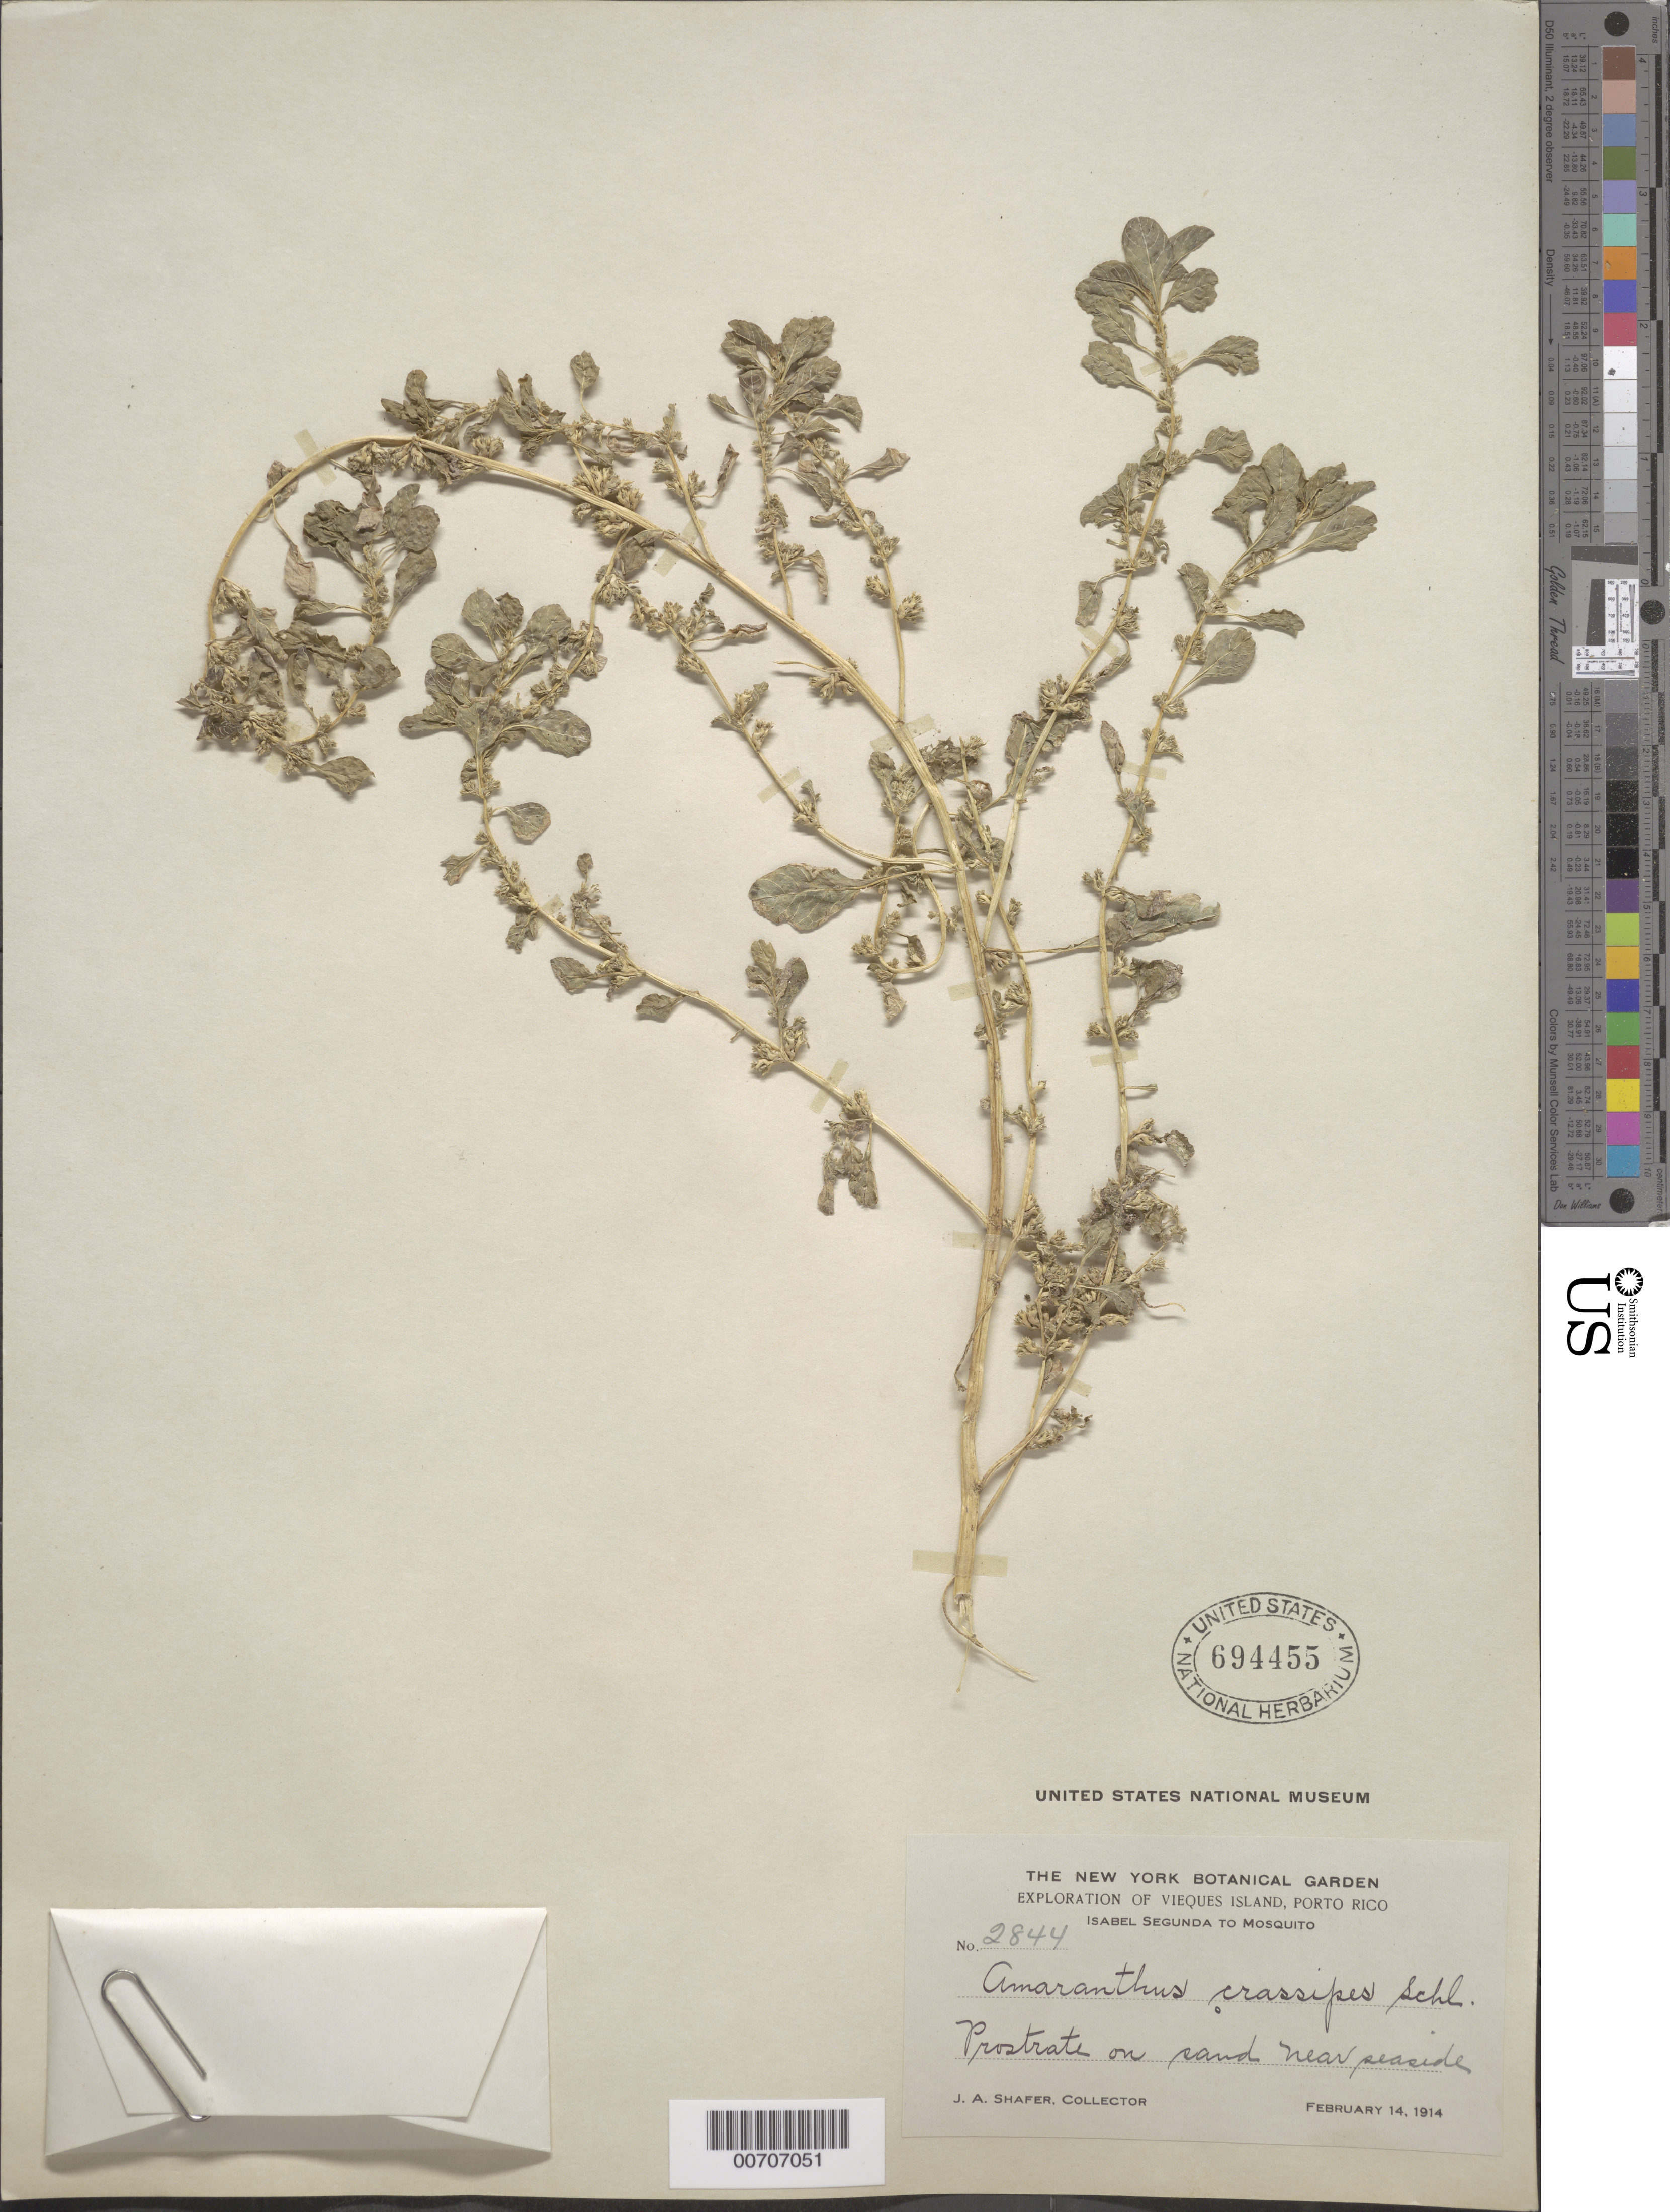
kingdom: Plantae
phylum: Tracheophyta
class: Magnoliopsida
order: Caryophyllales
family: Amaranthaceae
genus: Amaranthus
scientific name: Amaranthus crassipes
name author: Schltdl.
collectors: J. A. Shafer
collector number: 2844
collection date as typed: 14 Feb 1914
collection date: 1914-02-14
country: Puerto Rico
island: Vieques Island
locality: Isabel Segunda to Mosquito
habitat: Prostrate on sand near seaside.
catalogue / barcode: US 694455